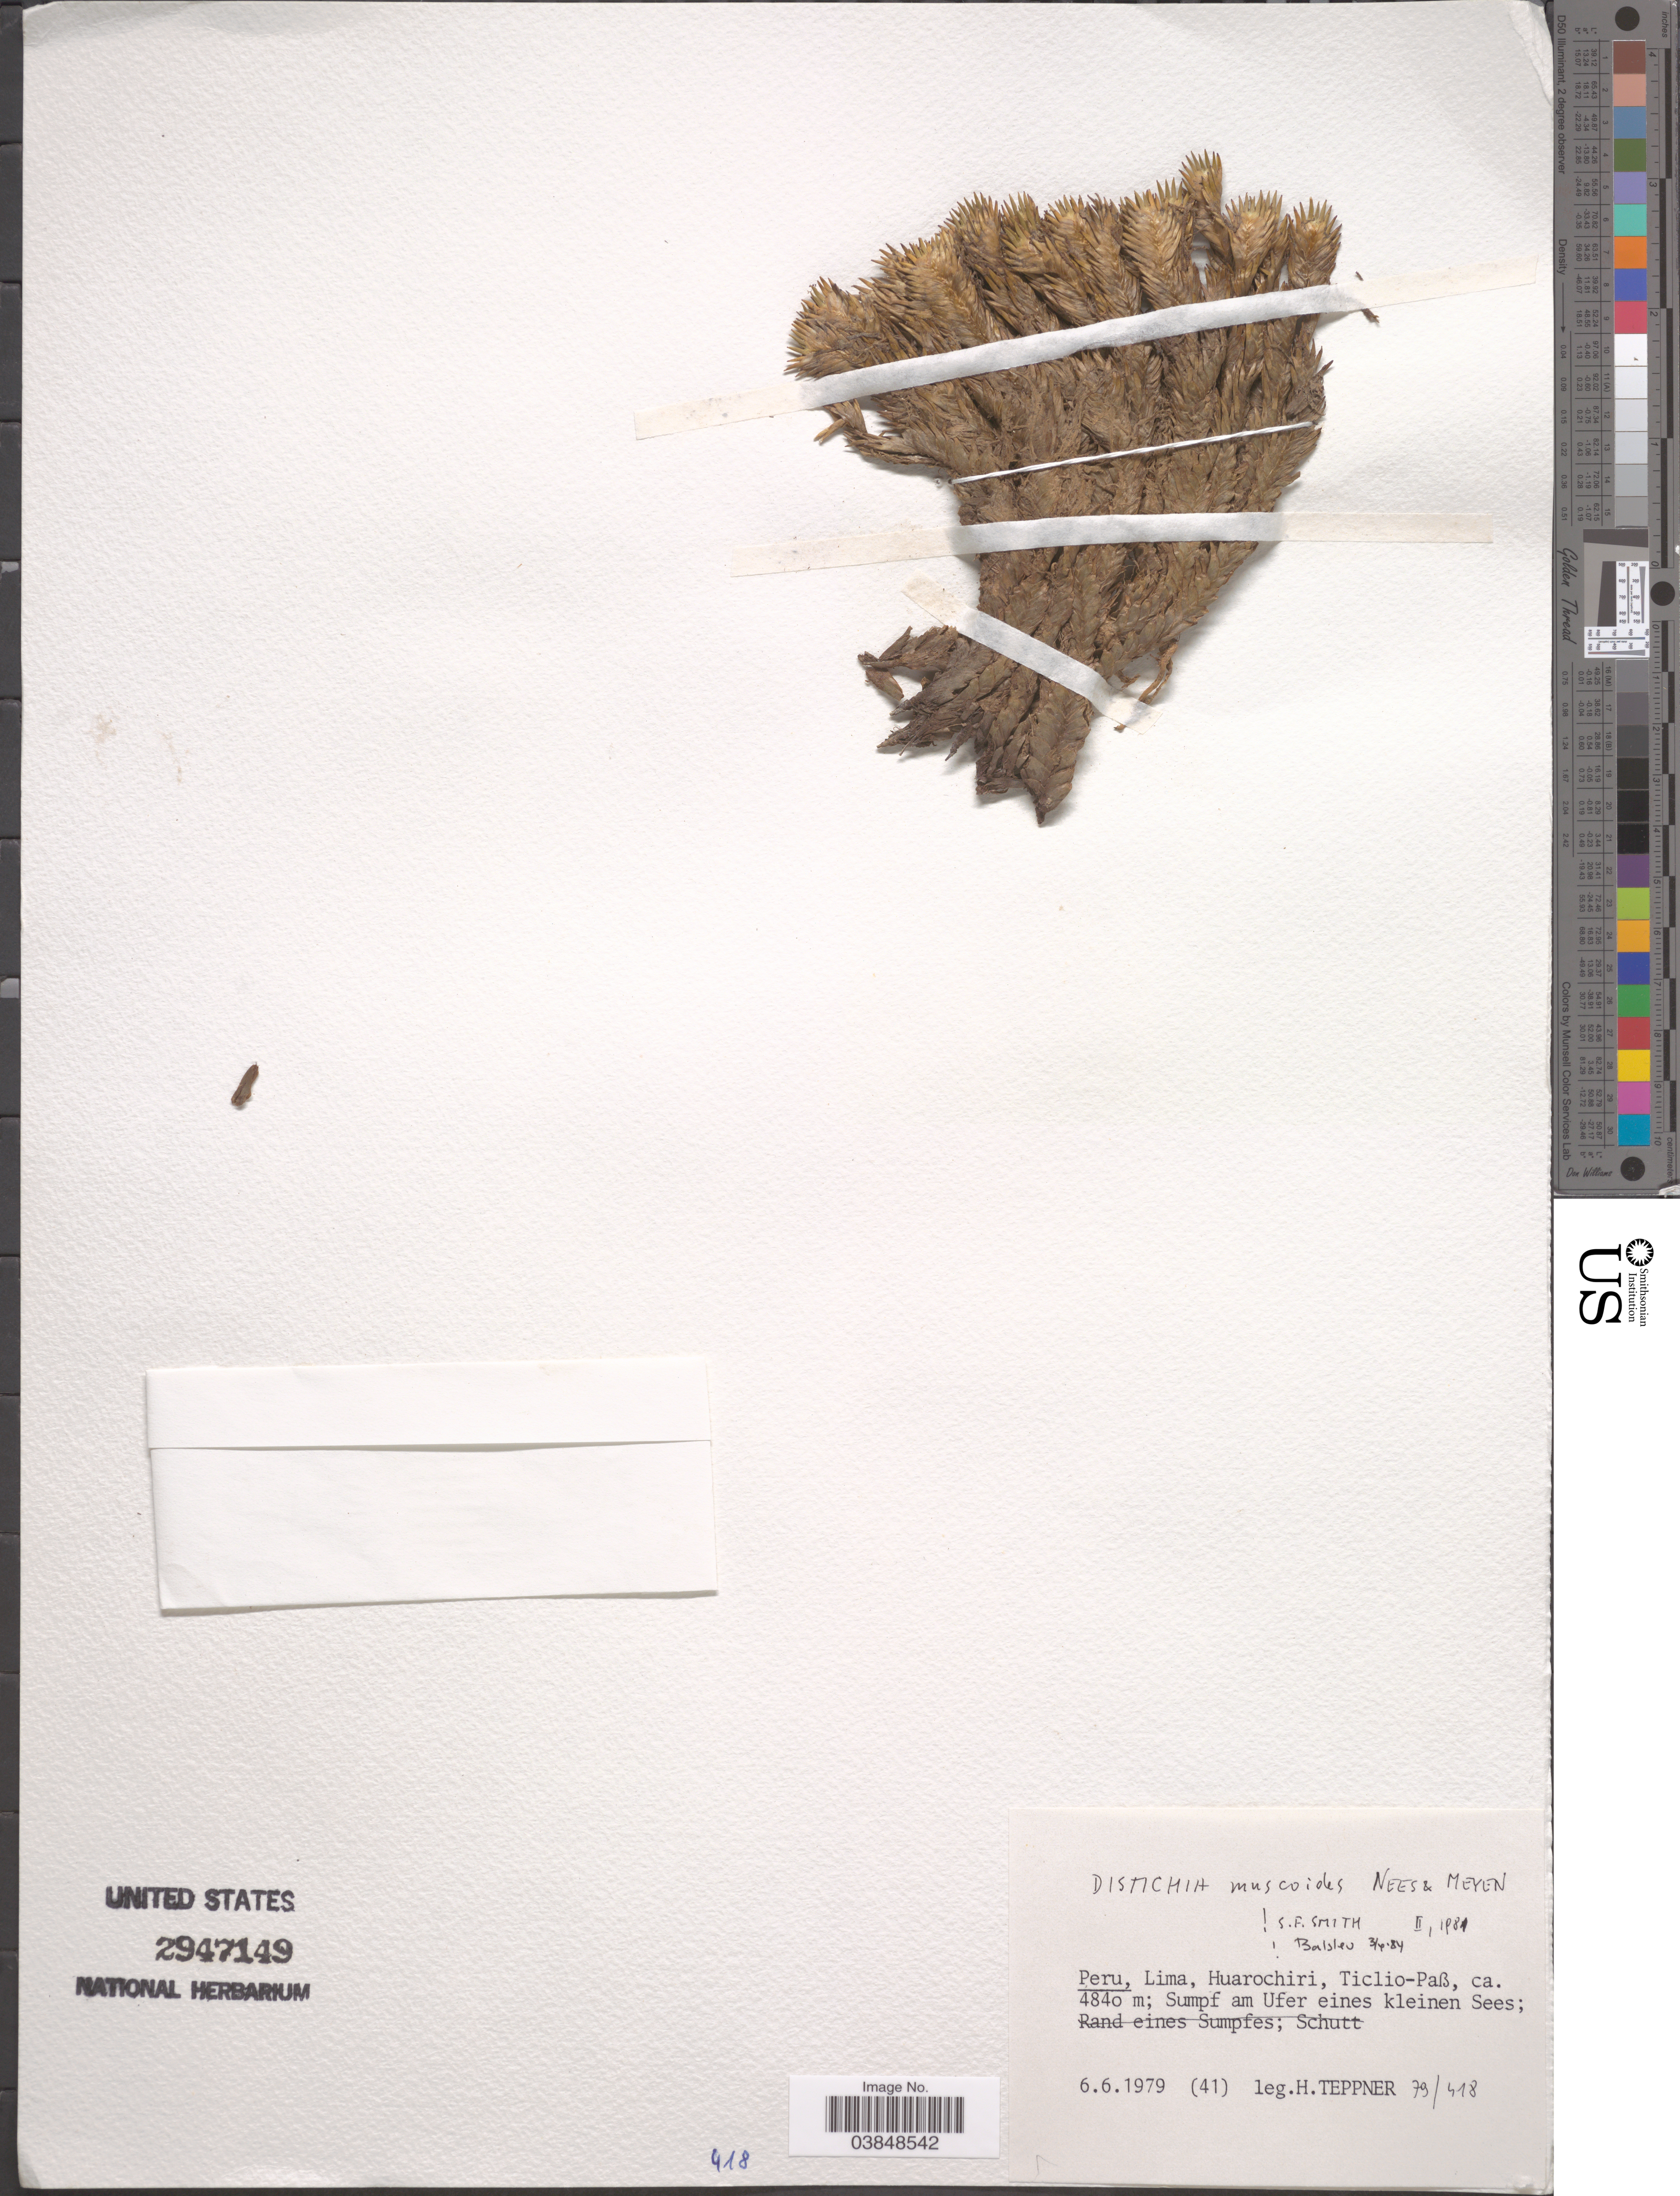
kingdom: Plantae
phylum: Tracheophyta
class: Liliopsida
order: Poales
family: Juncaceae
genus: Distichia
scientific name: Distichia muscoides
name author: Nees & Meyen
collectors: H. Teppner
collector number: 79/418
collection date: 1979-06-06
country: Peru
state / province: Lima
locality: Huarochiri, Ticlio-Paß; Sumpf am Ufer eines kleinen Sees.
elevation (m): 4840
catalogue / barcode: US 2947149